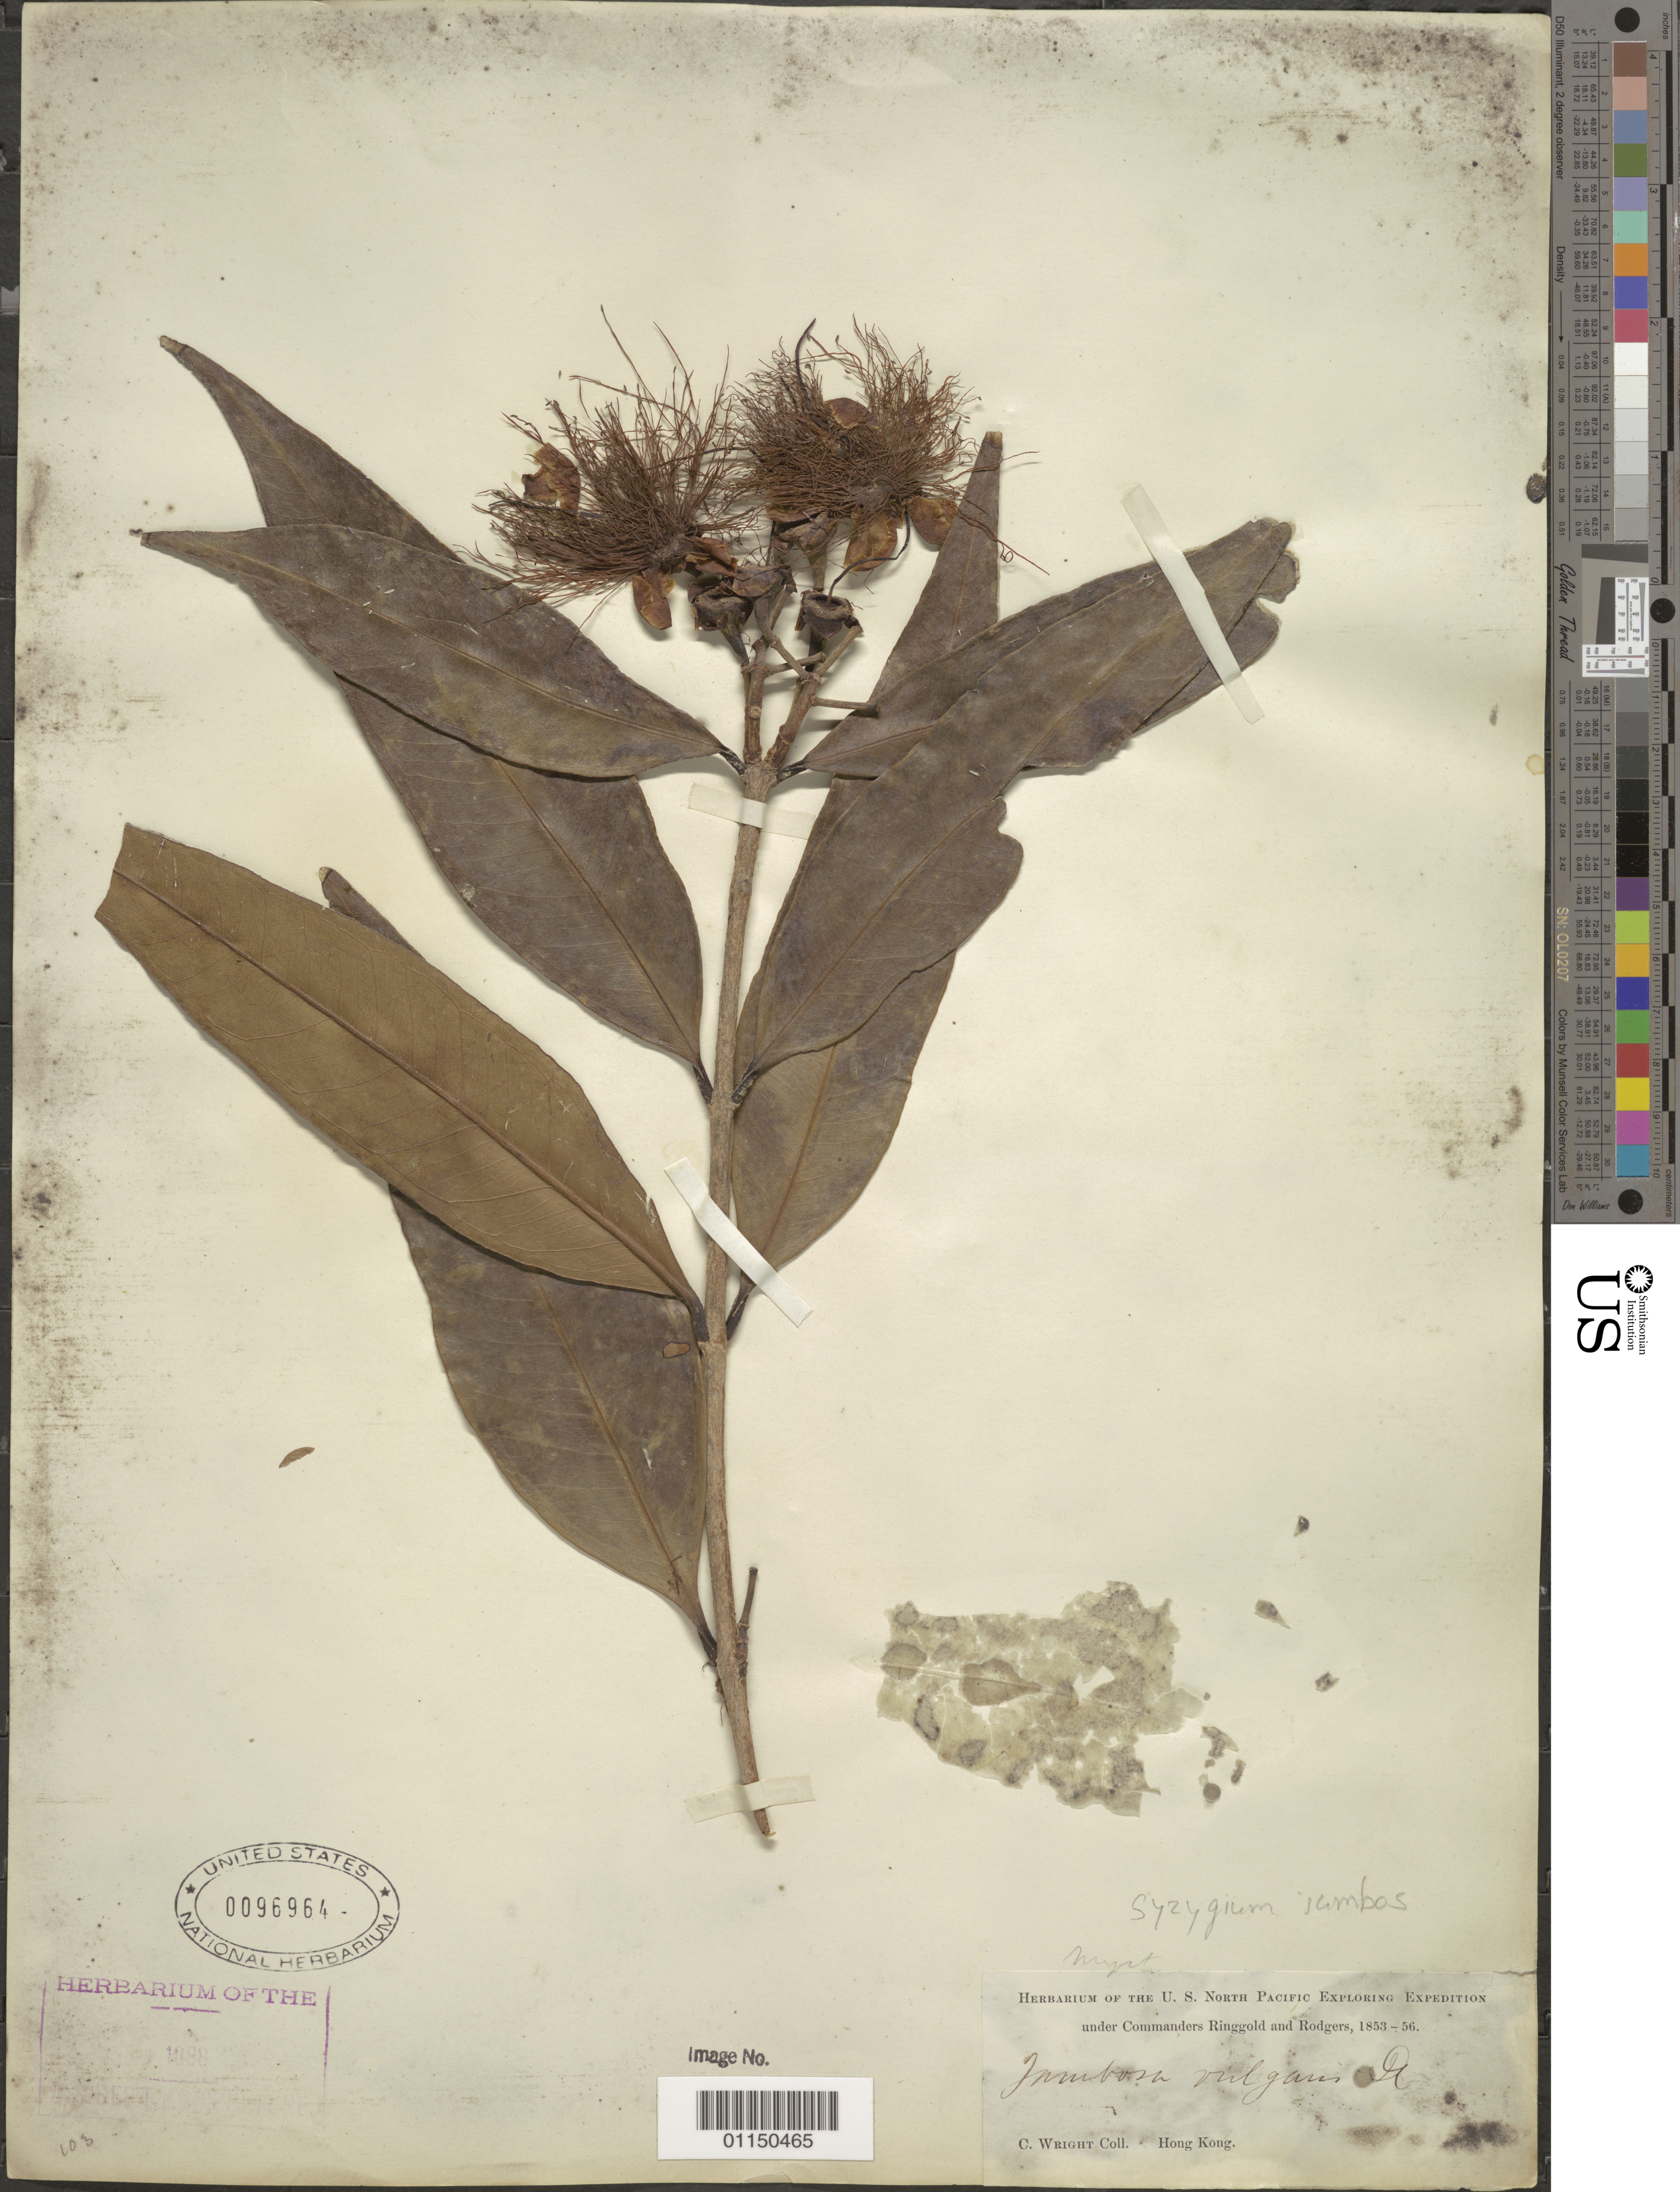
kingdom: Plantae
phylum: Tracheophyta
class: Magnoliopsida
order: Myrtales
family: Myrtaceae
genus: Syzygium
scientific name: Syzygium jambos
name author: (L.) Alston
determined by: Strong, Mark T., (BOT), Smithsonian Institution - National Museum of Natural History (UNITED STATES)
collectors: C. Wright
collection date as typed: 1853 to -- -- 1856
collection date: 1853/1856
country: China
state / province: Hong Kong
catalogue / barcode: US 96964